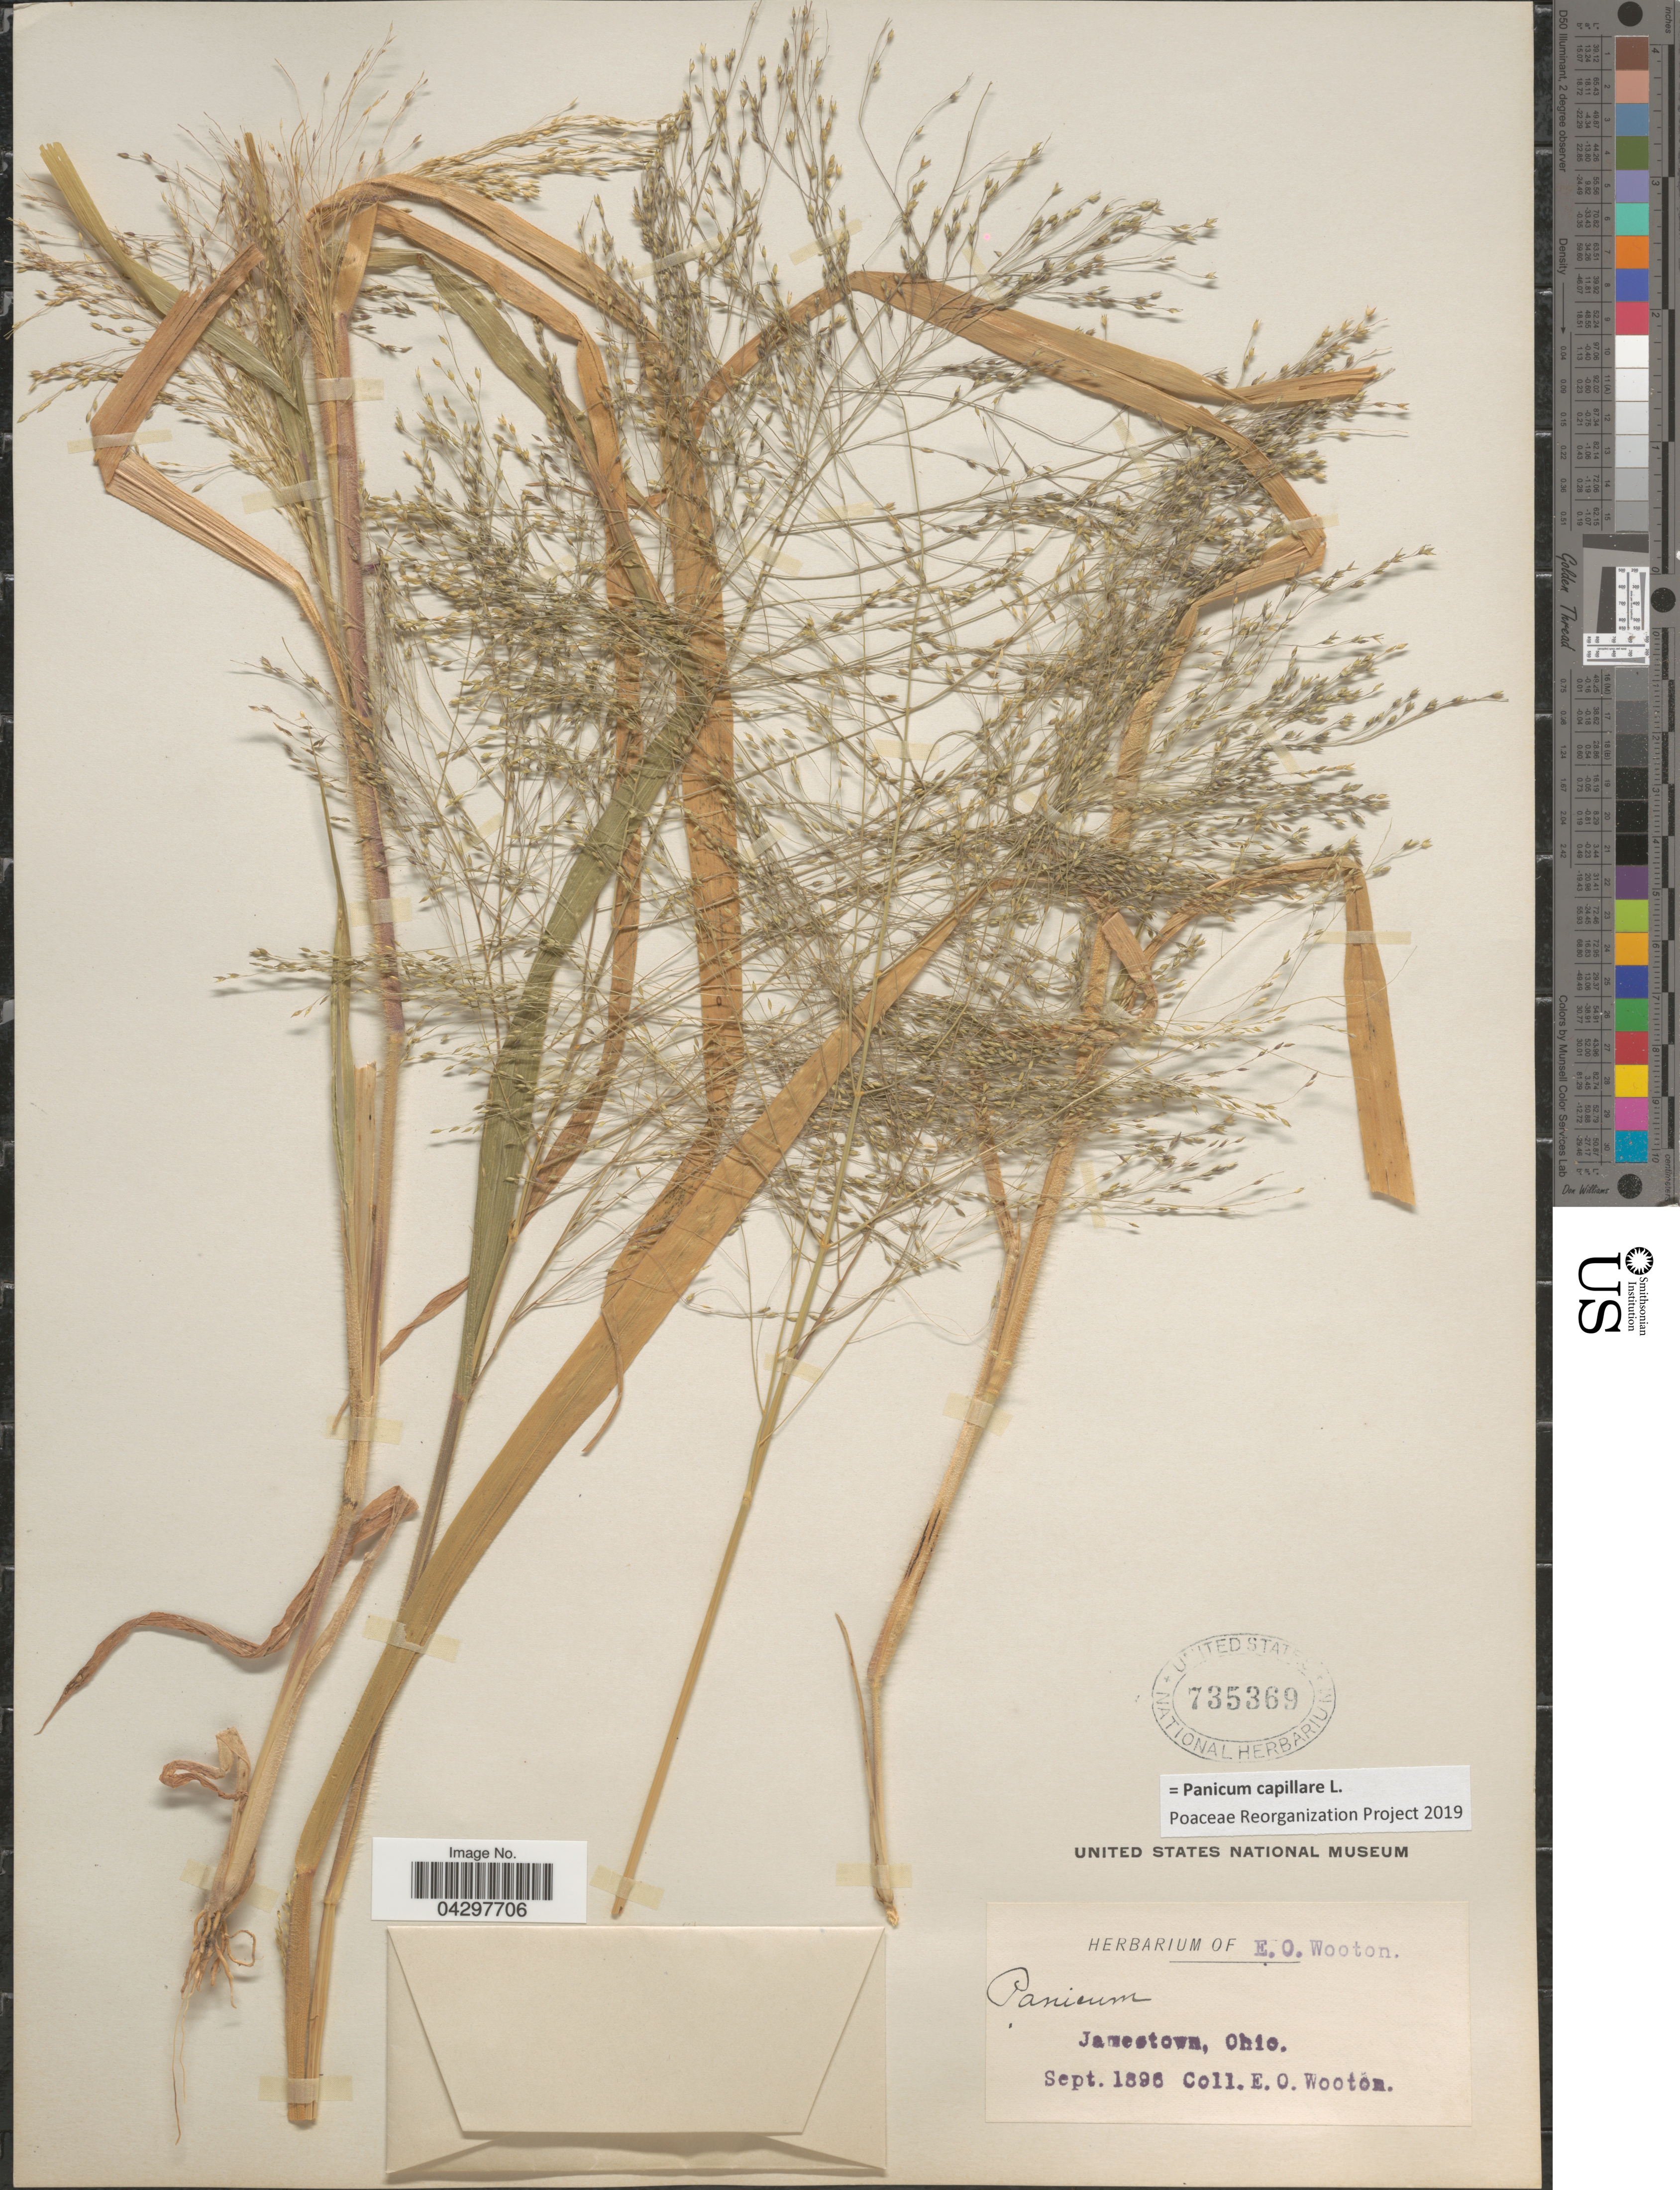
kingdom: Plantae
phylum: Tracheophyta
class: Liliopsida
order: Poales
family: Poaceae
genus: Panicum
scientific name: Panicum capillare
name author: L.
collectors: E. O. Wooton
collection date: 1896-09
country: United States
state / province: Ohio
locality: Jamestown.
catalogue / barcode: US 735369